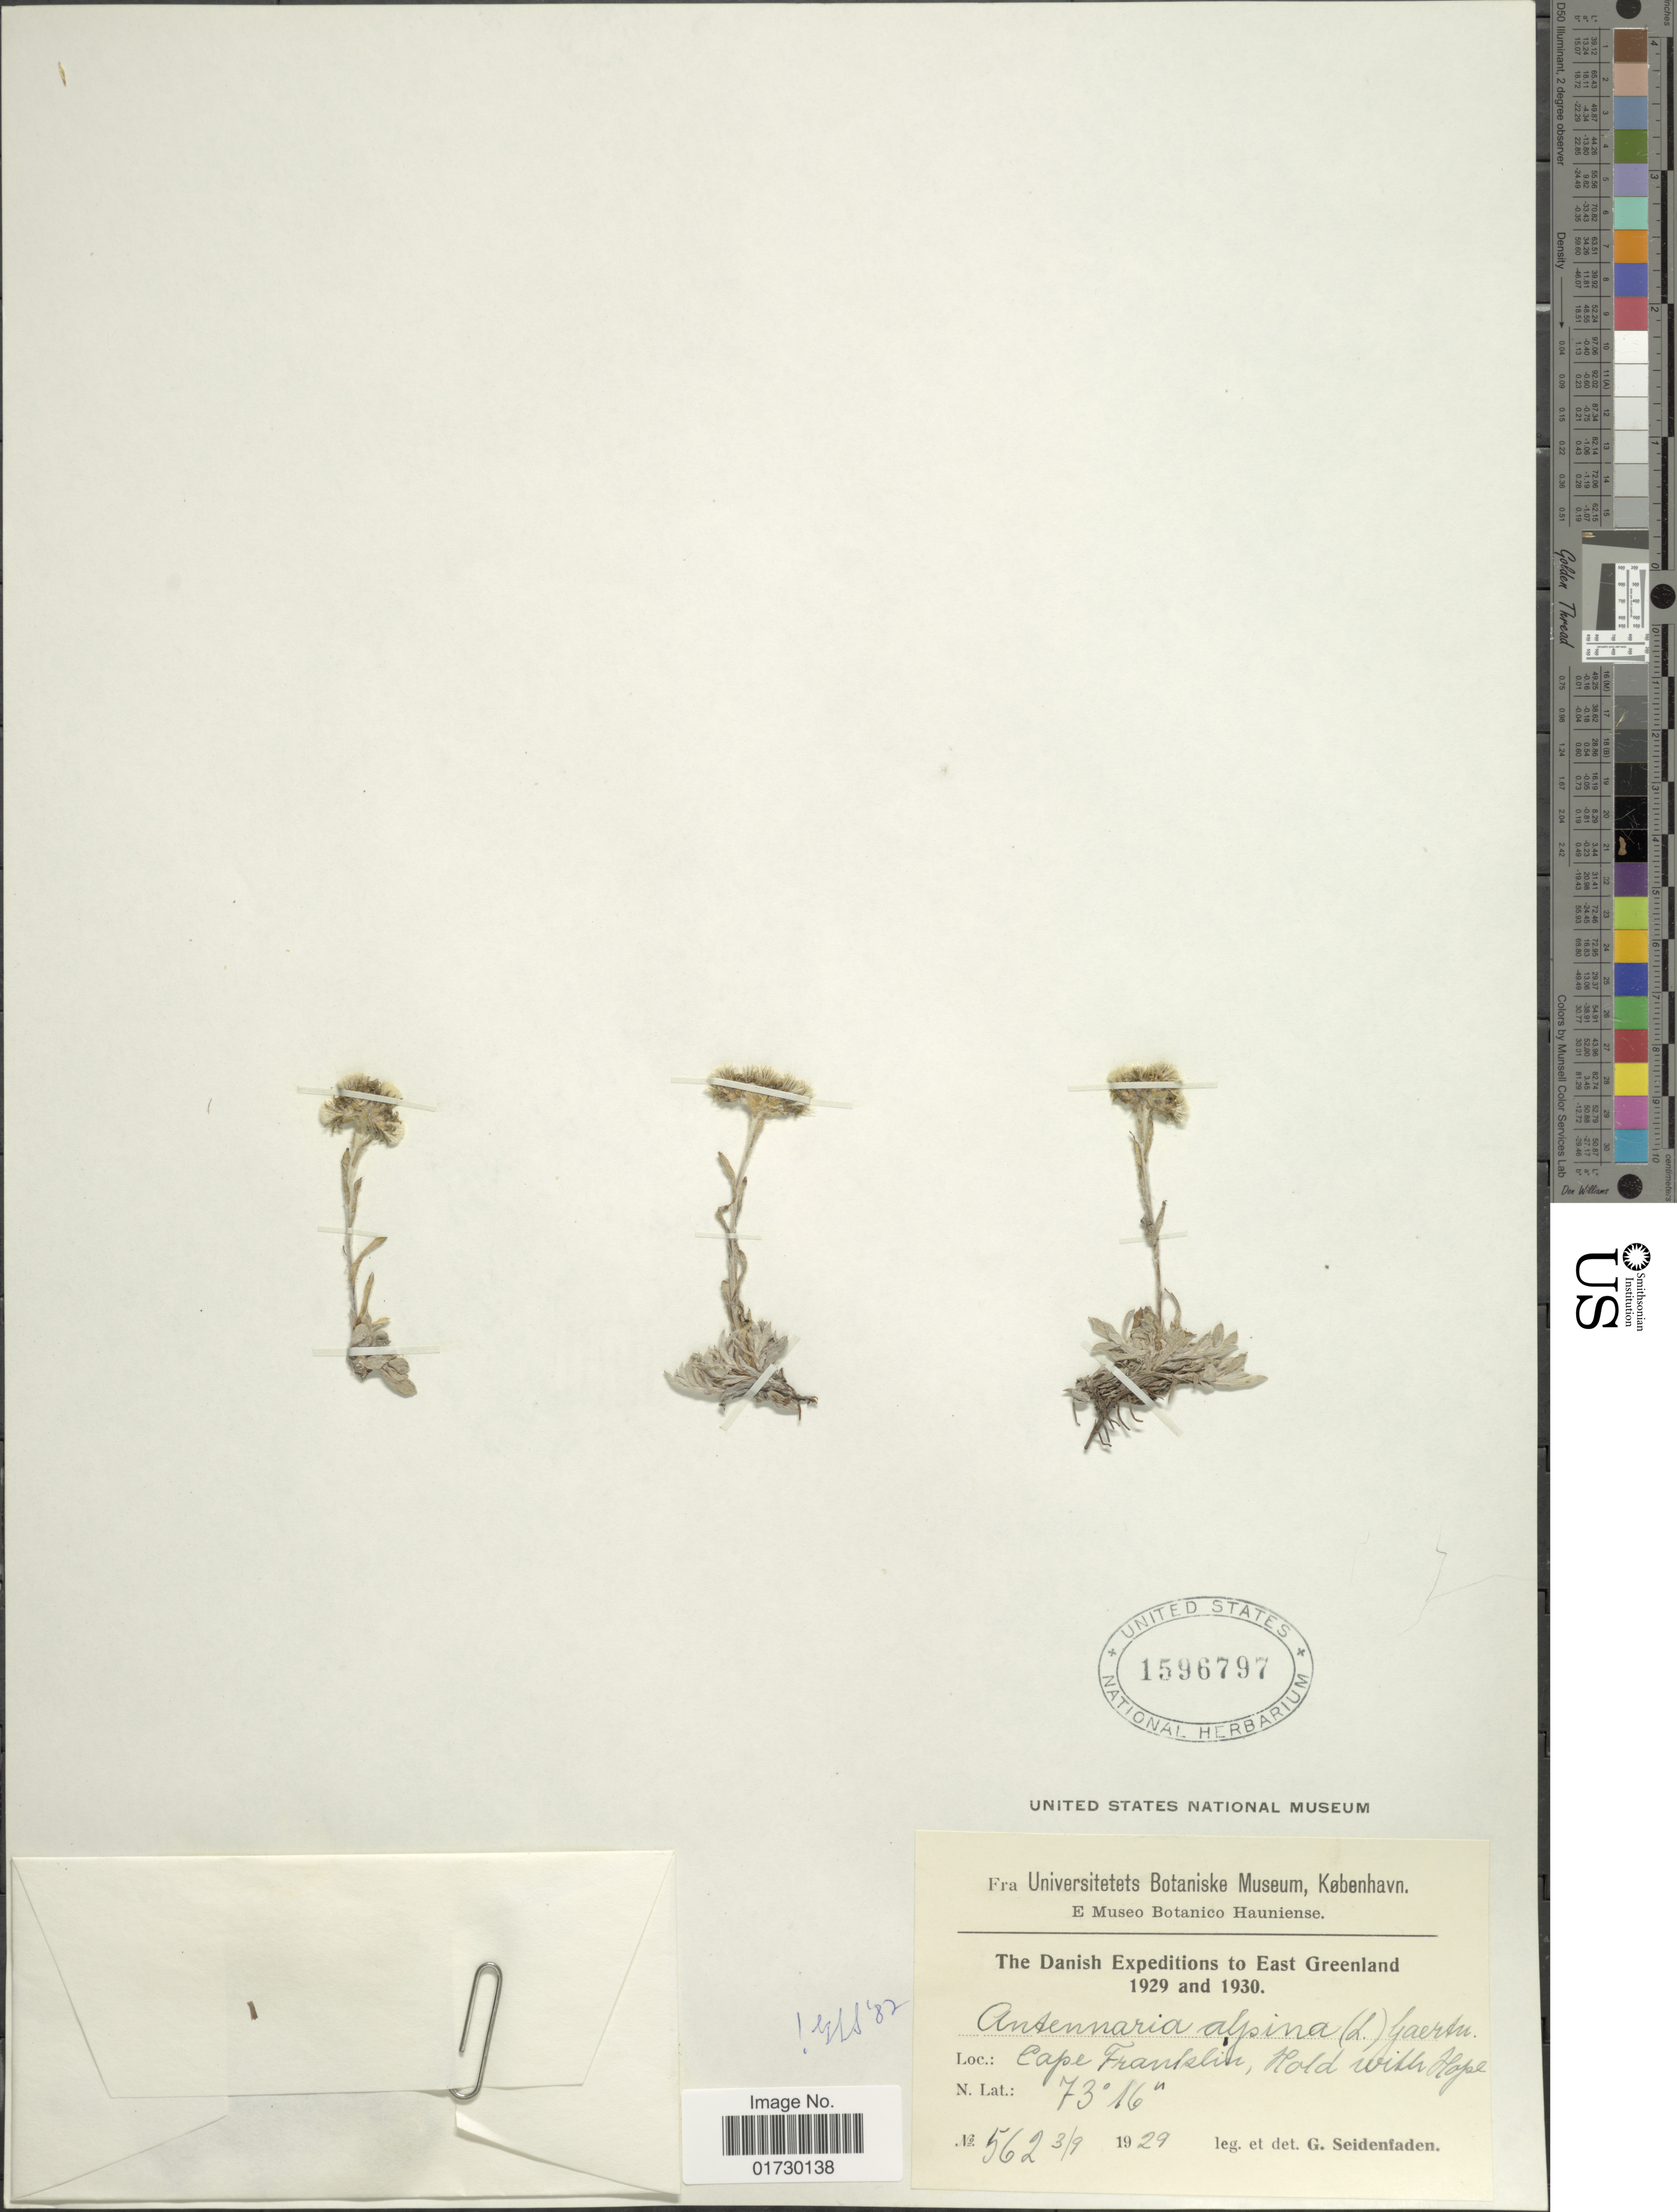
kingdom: Plantae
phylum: Tracheophyta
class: Magnoliopsida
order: Asterales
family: Asteraceae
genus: Antennaria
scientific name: Antennaria alpina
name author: (L.) Gaertn.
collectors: G. Seidenfaden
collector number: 562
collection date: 1929-09-03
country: Greenland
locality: The East Greenland, Cape Franklin, Hold with Hope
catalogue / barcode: US 1596797